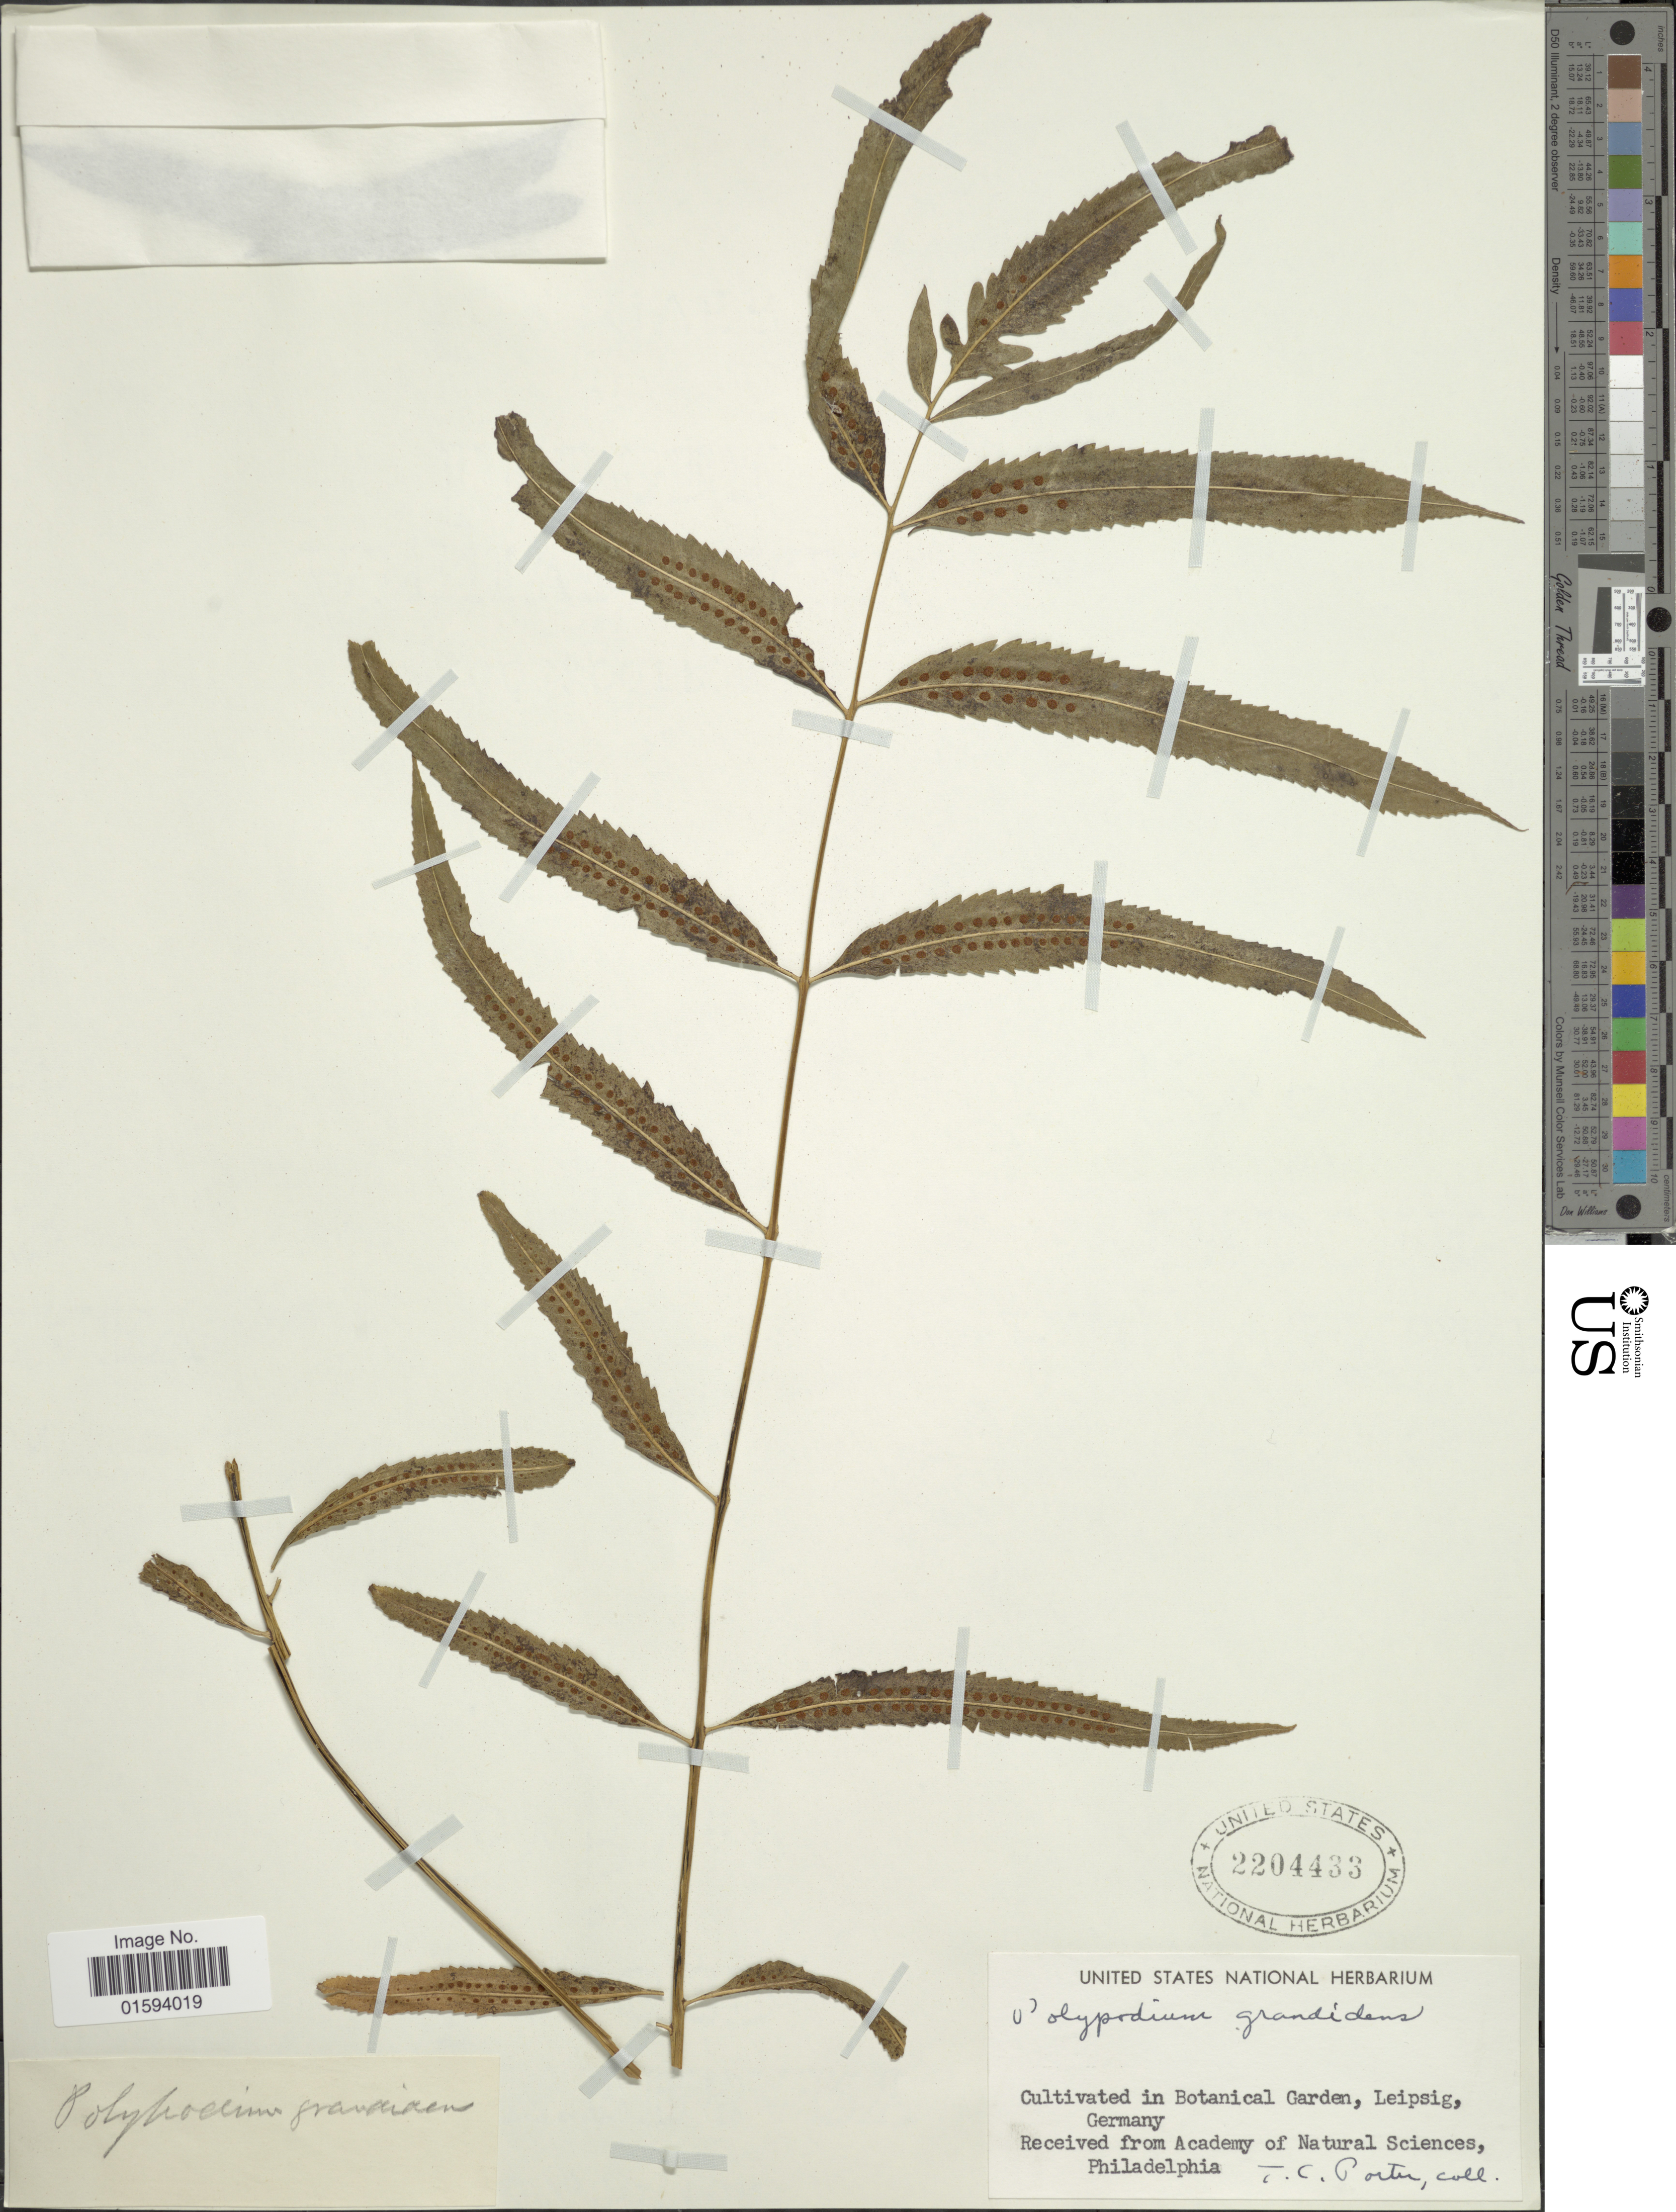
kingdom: Plantae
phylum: Tracheophyta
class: Polypodiopsida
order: Polypodiales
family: Polypodiaceae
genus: Polypodium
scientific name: Polypodium grandidens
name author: Kunze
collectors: T. C. Porter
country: Germany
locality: Cultivated in Botanical Garden, Leipsig, Germany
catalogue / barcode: US 2204433